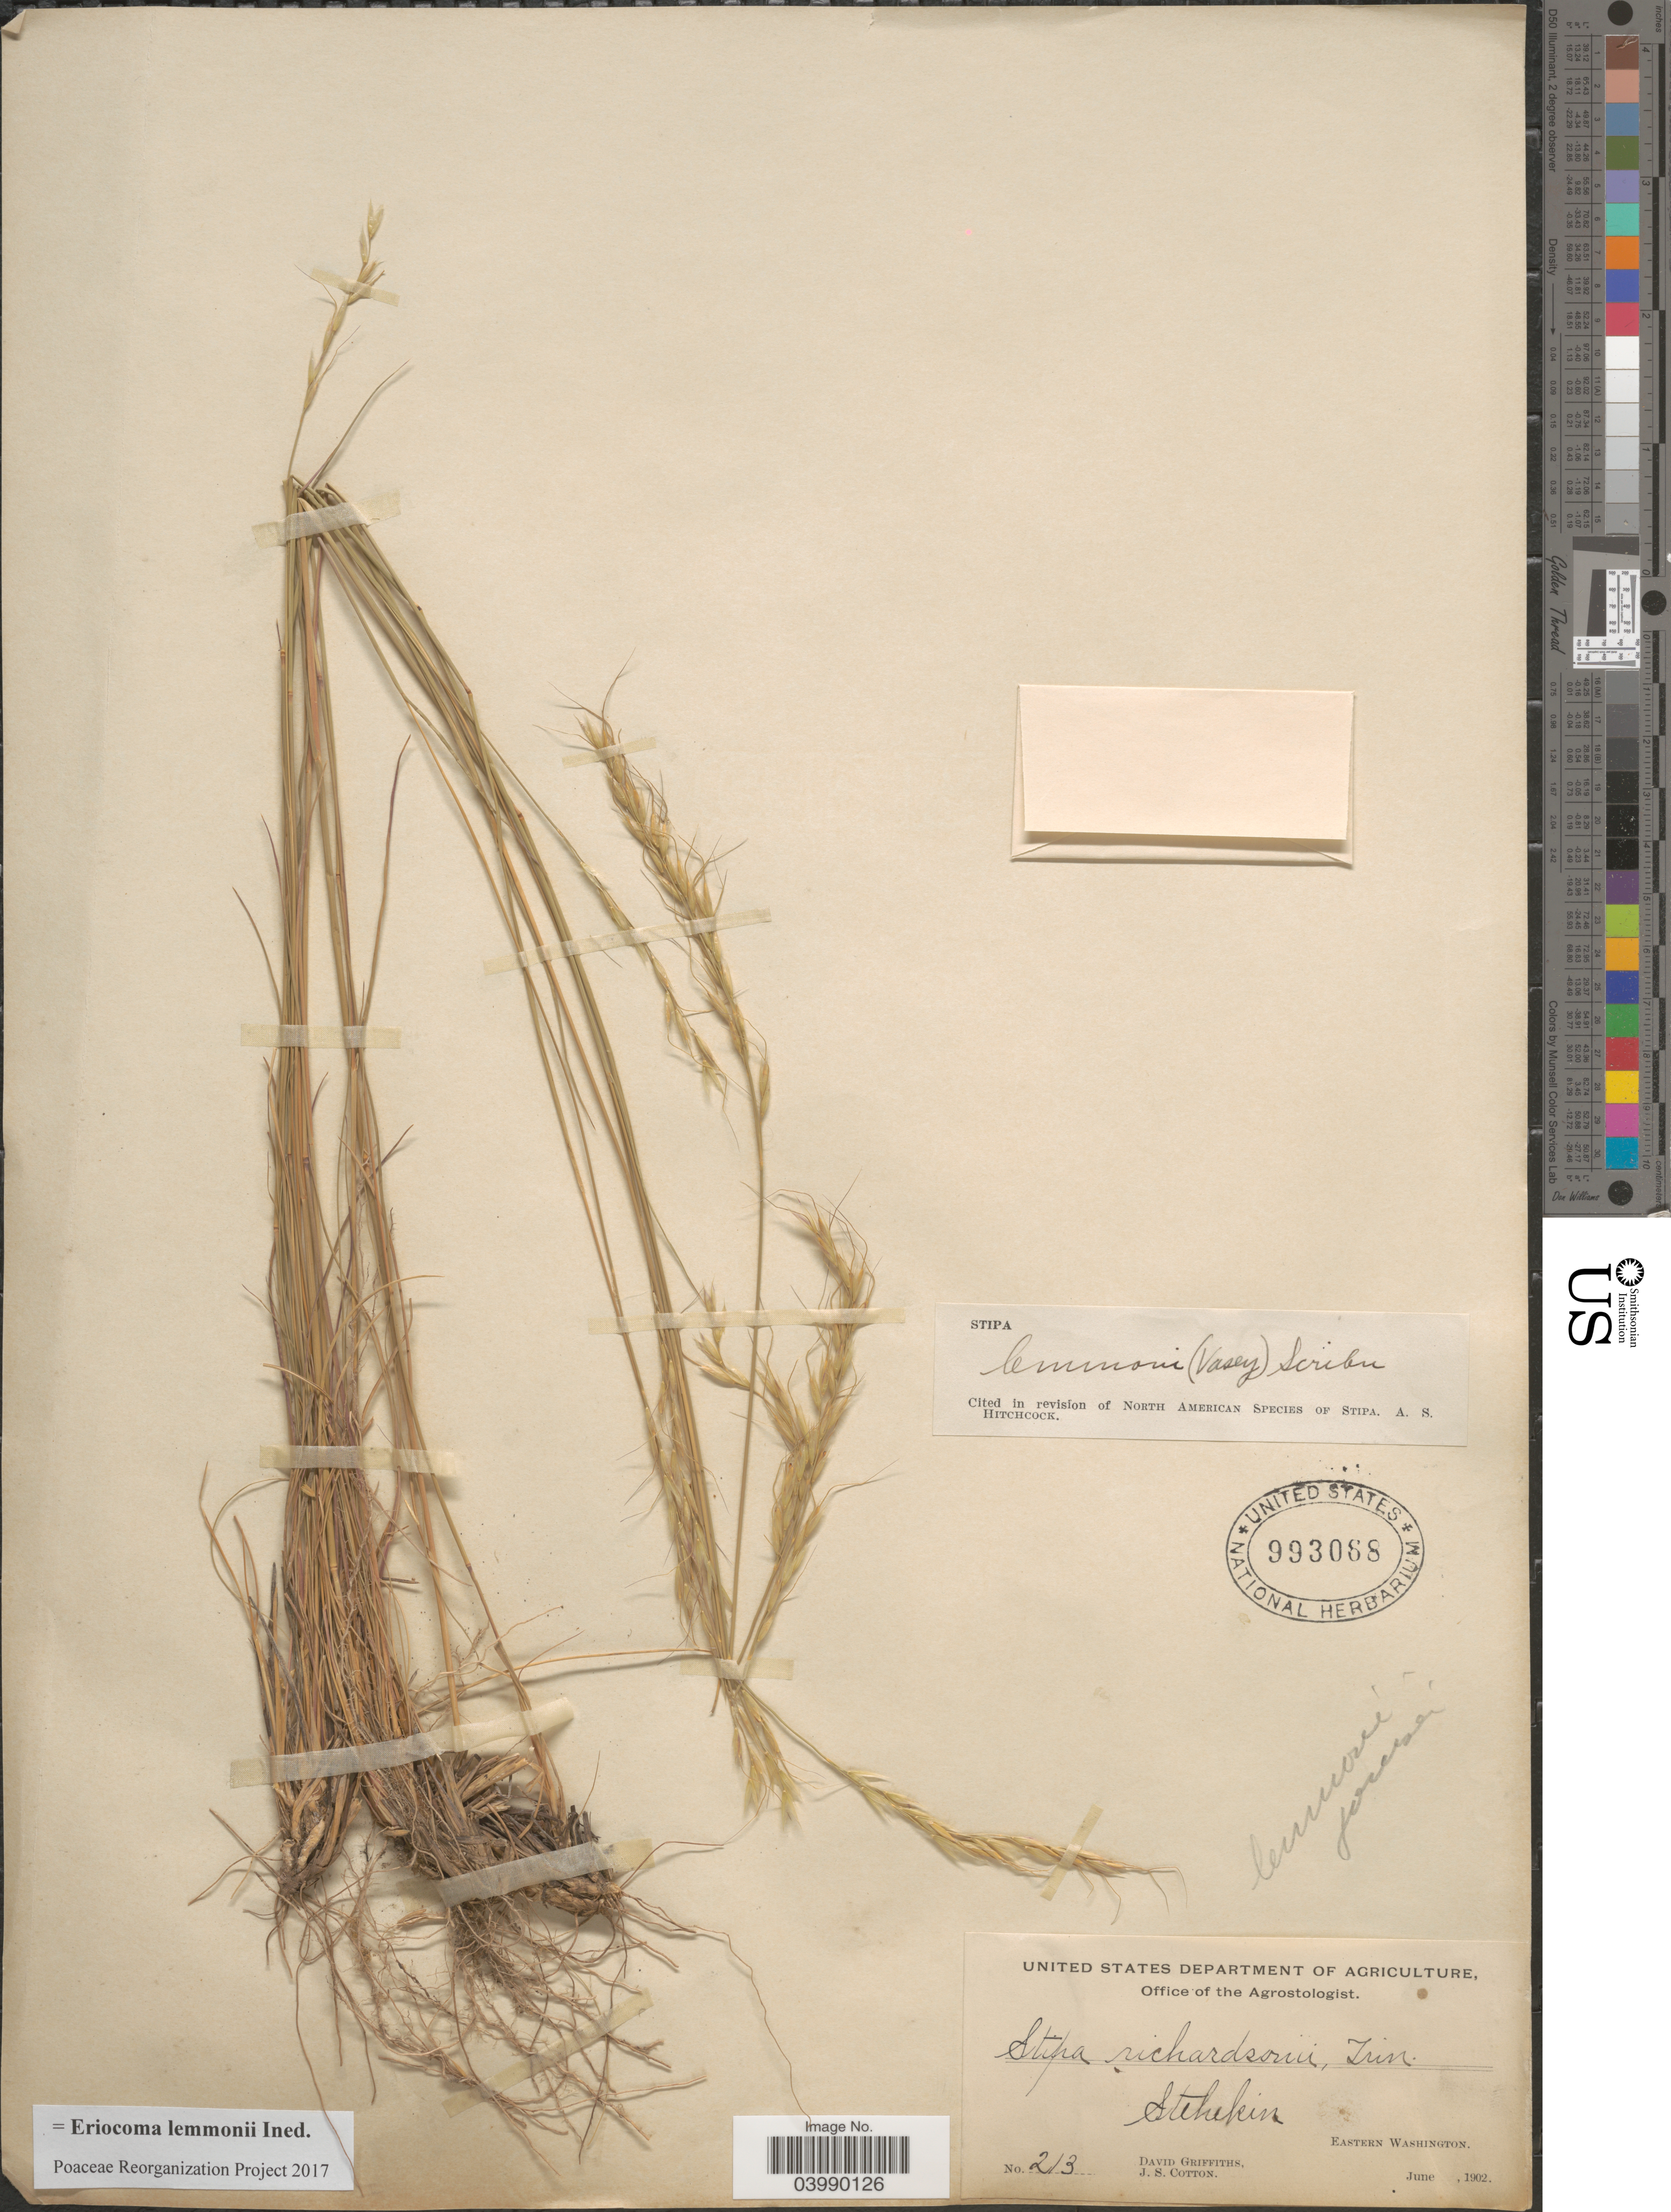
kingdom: Plantae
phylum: Tracheophyta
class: Liliopsida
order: Poales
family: Poaceae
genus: Eriocoma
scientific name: Eriocoma lemmonii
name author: (Vasey) Romasch.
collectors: D. Griffiths & J. S. Cotton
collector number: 213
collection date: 1902-06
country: United States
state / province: Washington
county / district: Chelan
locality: Stehekin. Eastern Washington.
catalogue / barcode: US 993068